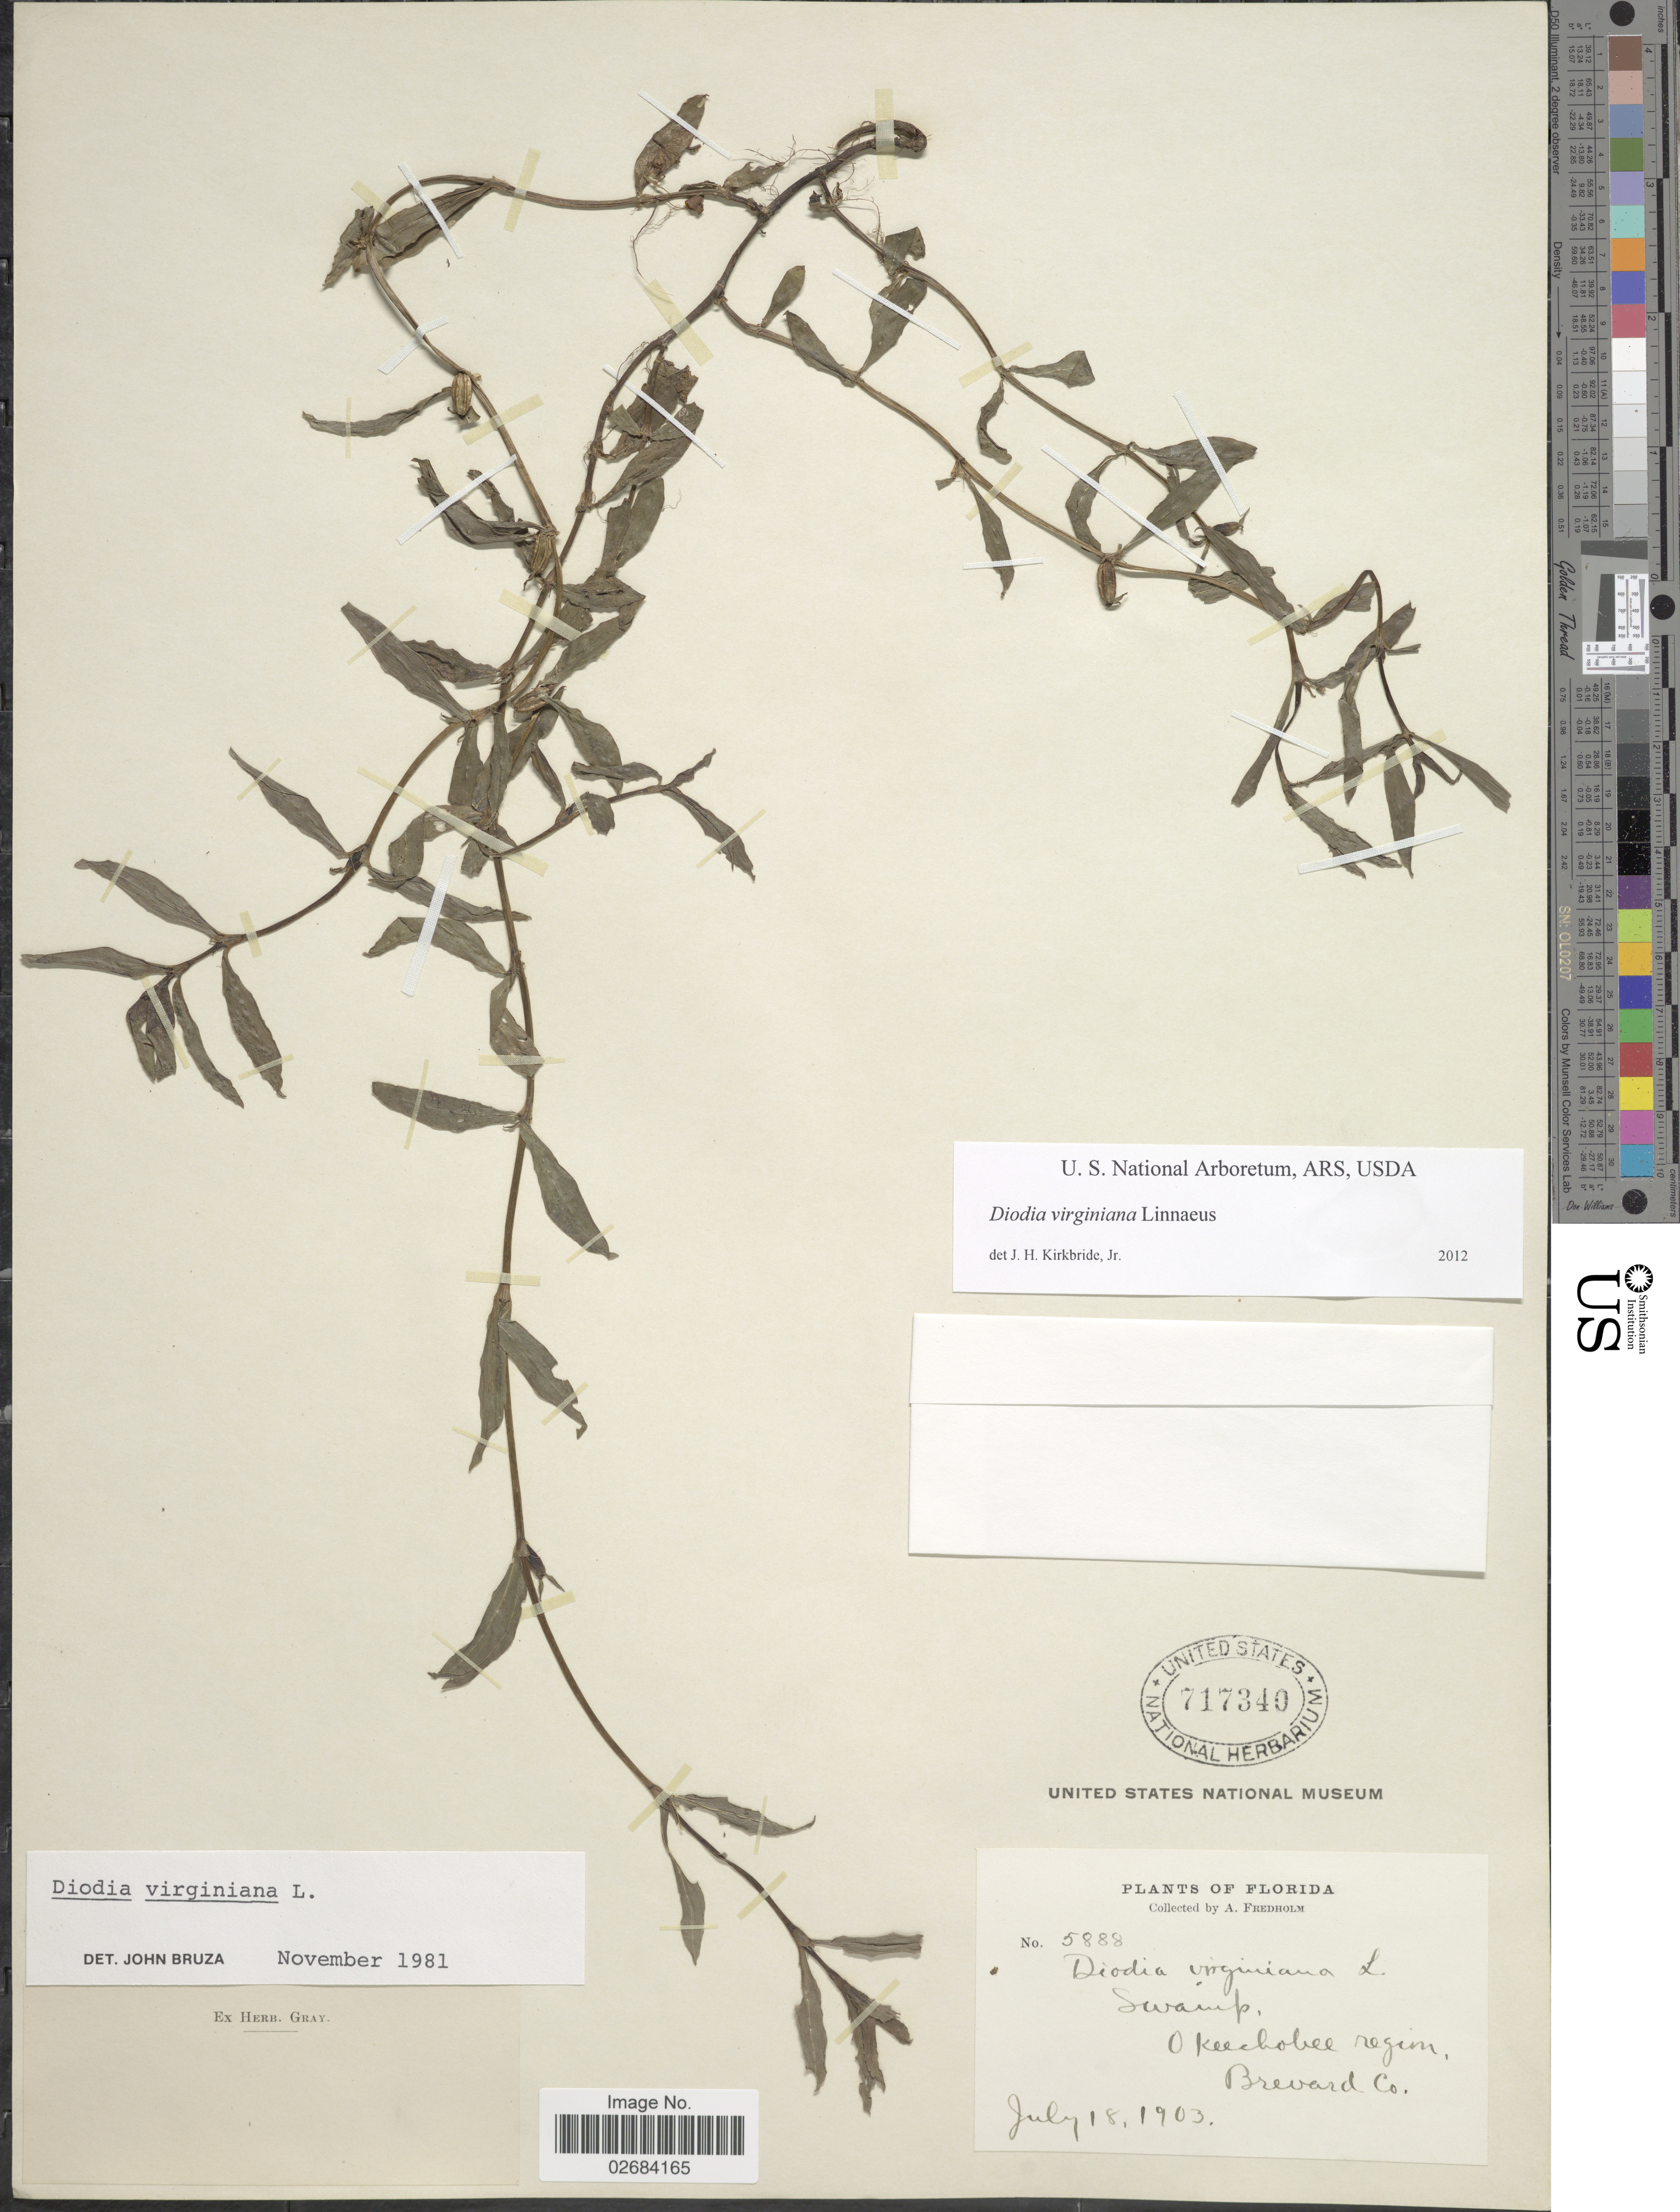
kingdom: Plantae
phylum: Tracheophyta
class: Magnoliopsida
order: Gentianales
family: Rubiaceae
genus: Diodia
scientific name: Diodia virginiana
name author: L.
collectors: A. Fredholm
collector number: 5888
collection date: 1903-07-18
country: United States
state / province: Florida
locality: Swamp, Okeechobee region, Brevard Co.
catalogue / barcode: US 717340